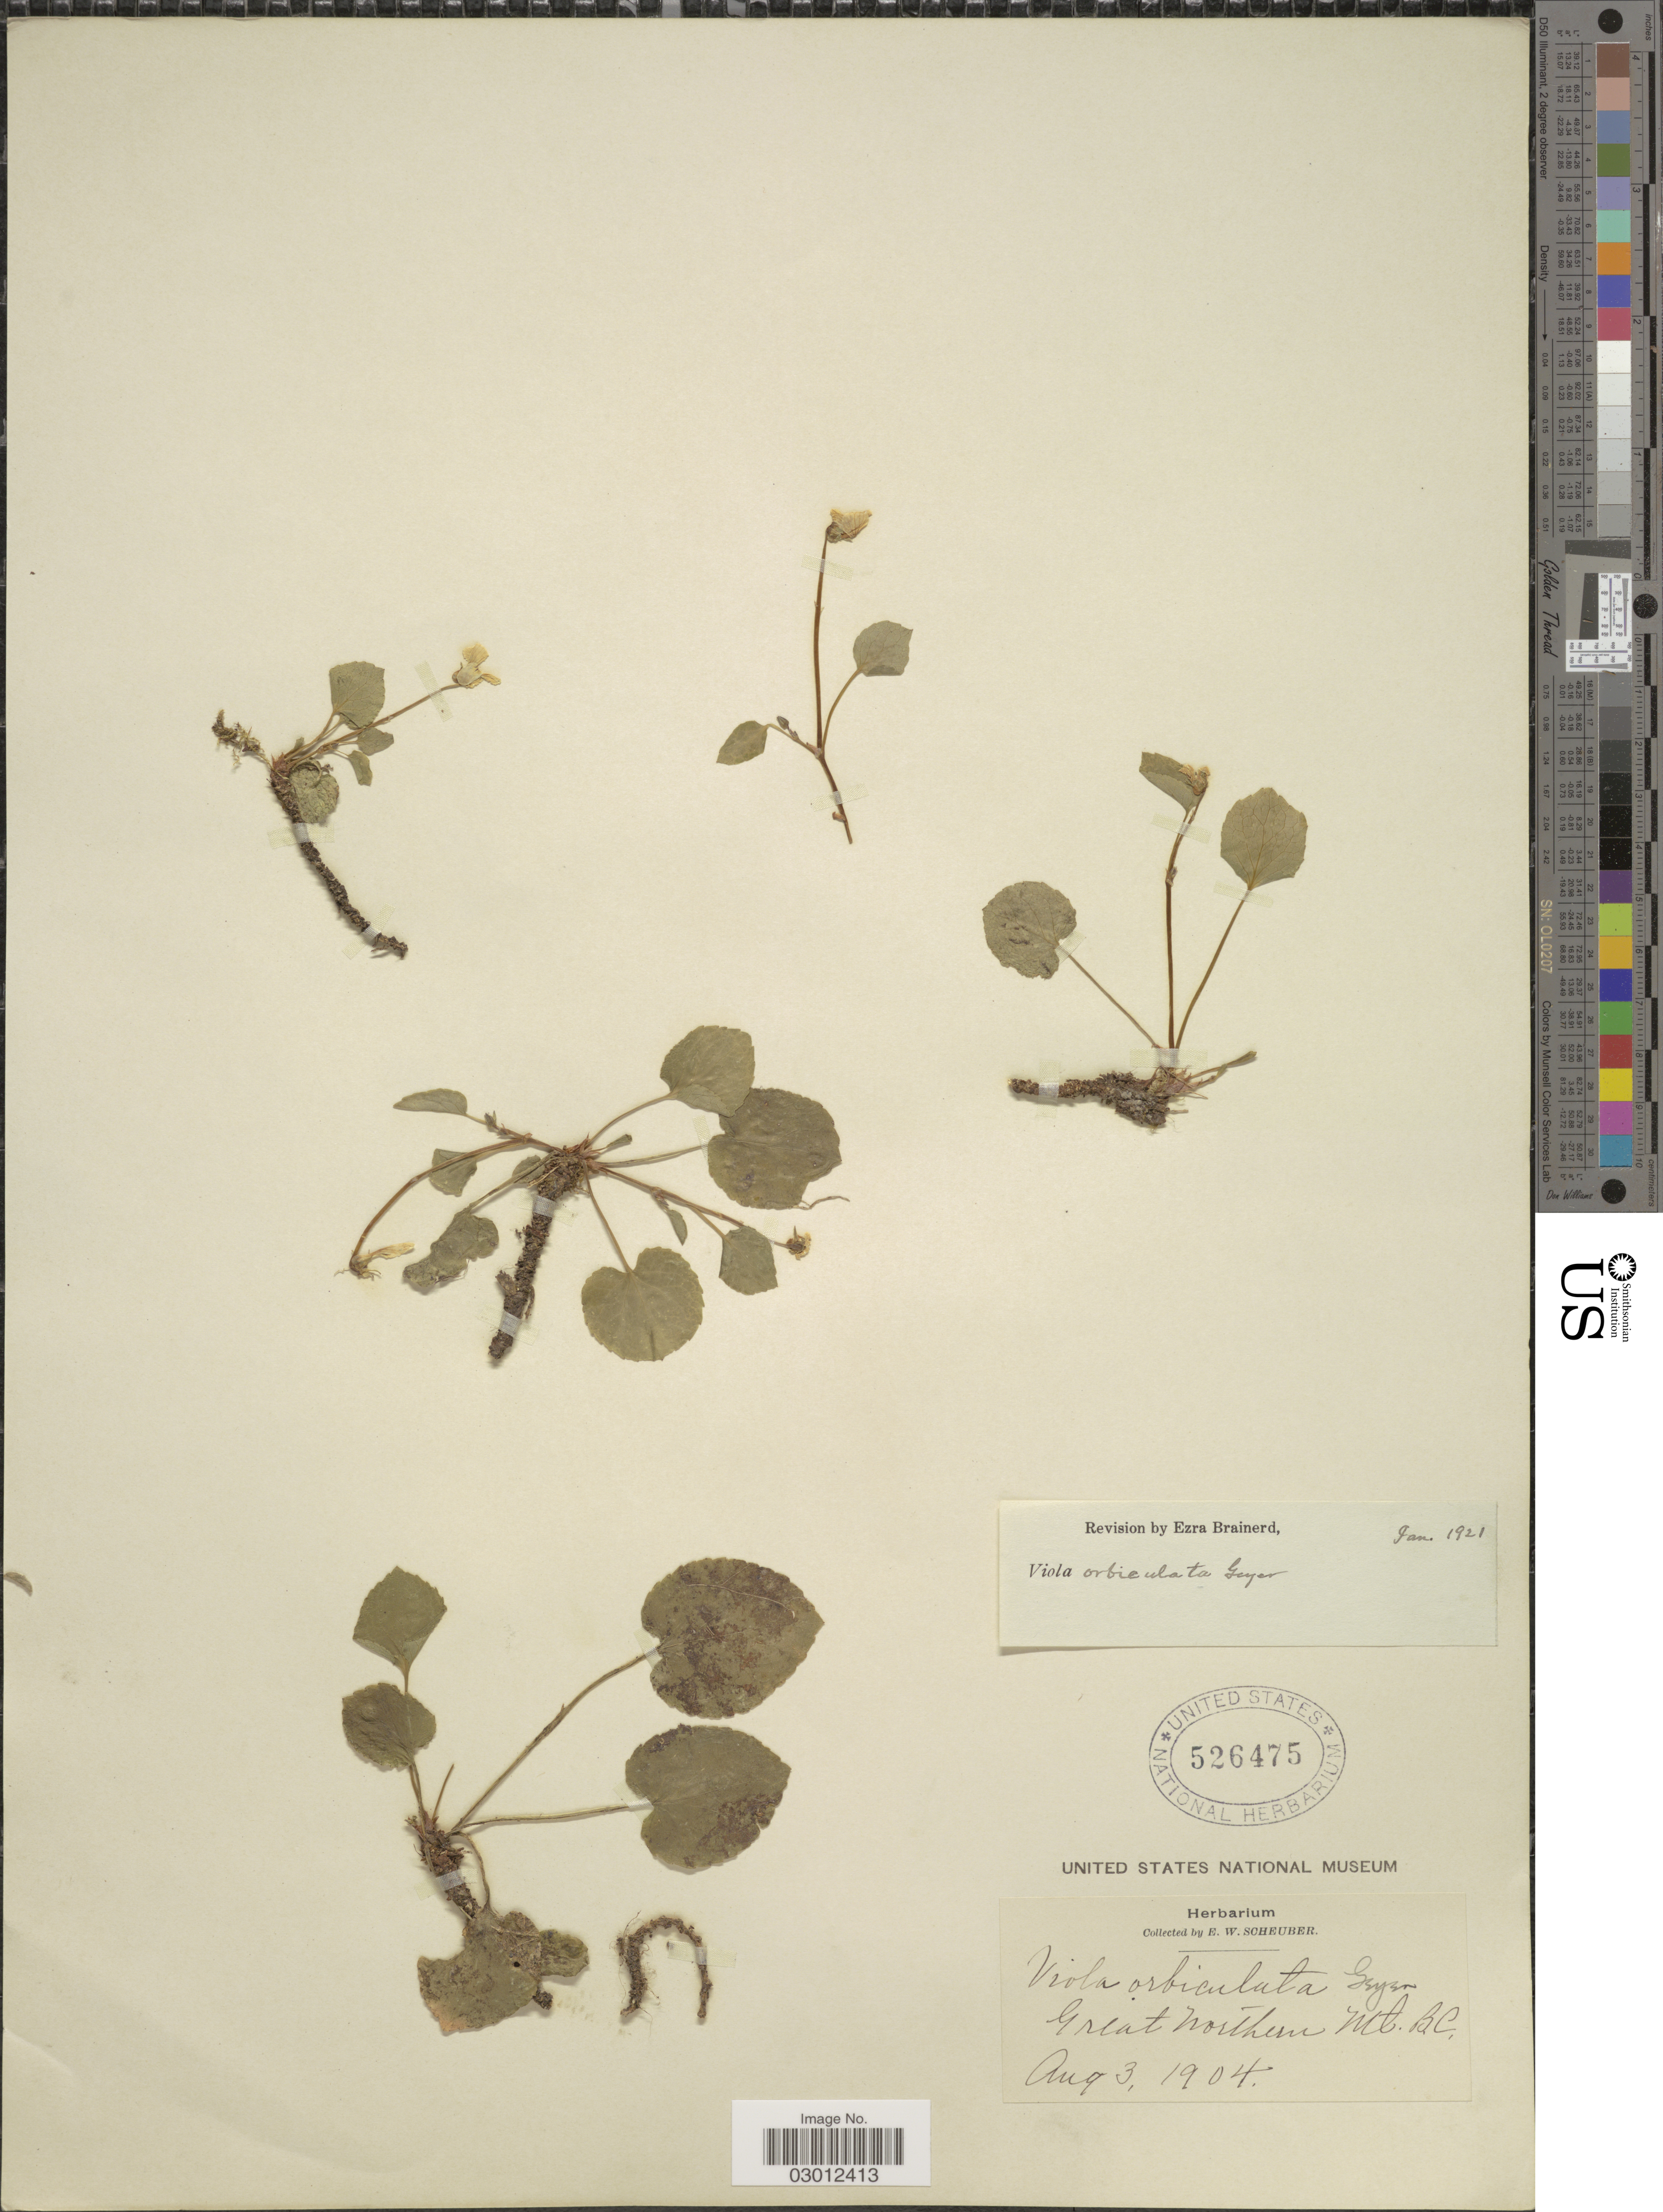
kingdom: Plantae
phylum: Tracheophyta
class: Magnoliopsida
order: Malpighiales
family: Violaceae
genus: Viola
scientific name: Viola orbiculata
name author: Geyer ex Hook.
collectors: E. Scheuber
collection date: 1904-08-03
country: Canada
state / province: British Columbia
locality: Great Northern Mt.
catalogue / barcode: US 526475